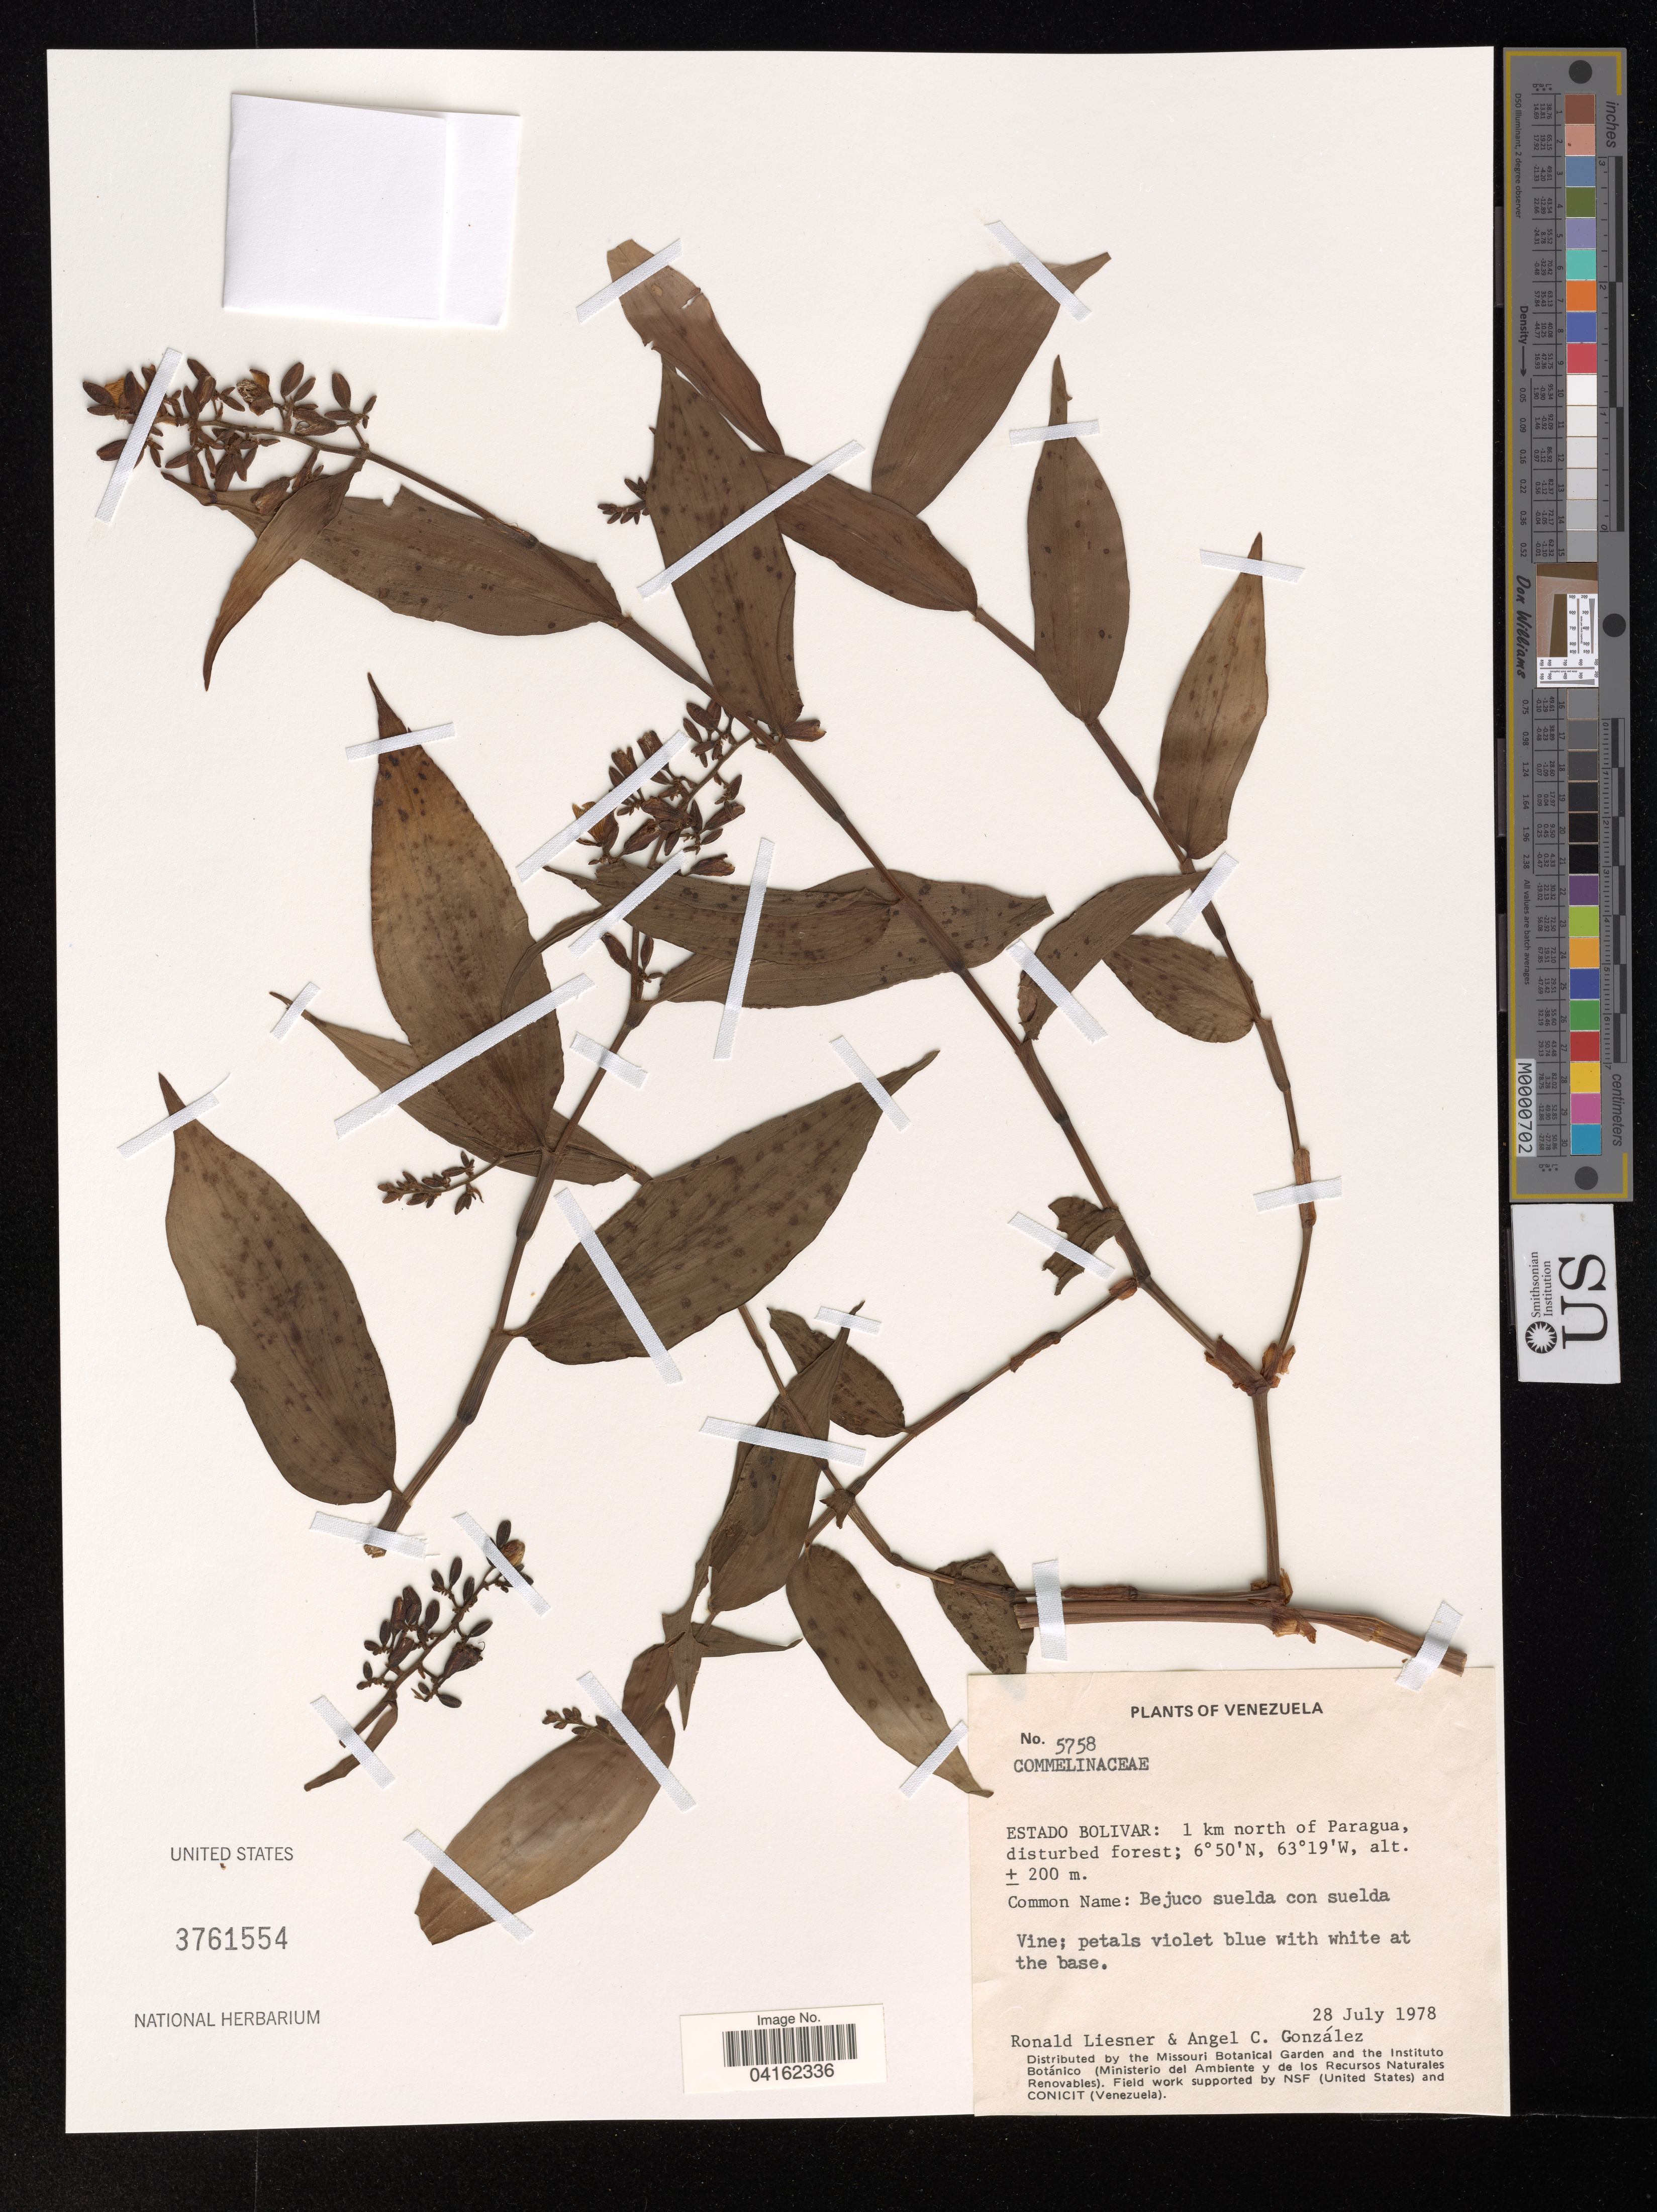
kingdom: Plantae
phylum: Tracheophyta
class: Liliopsida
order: Commelinales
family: Commelinaceae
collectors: R. L. Liesner & A. C. González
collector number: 5758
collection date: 1978-07-28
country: Venezuela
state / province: Bolivar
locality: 1 km north of Paragua,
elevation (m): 200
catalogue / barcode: US 3761554